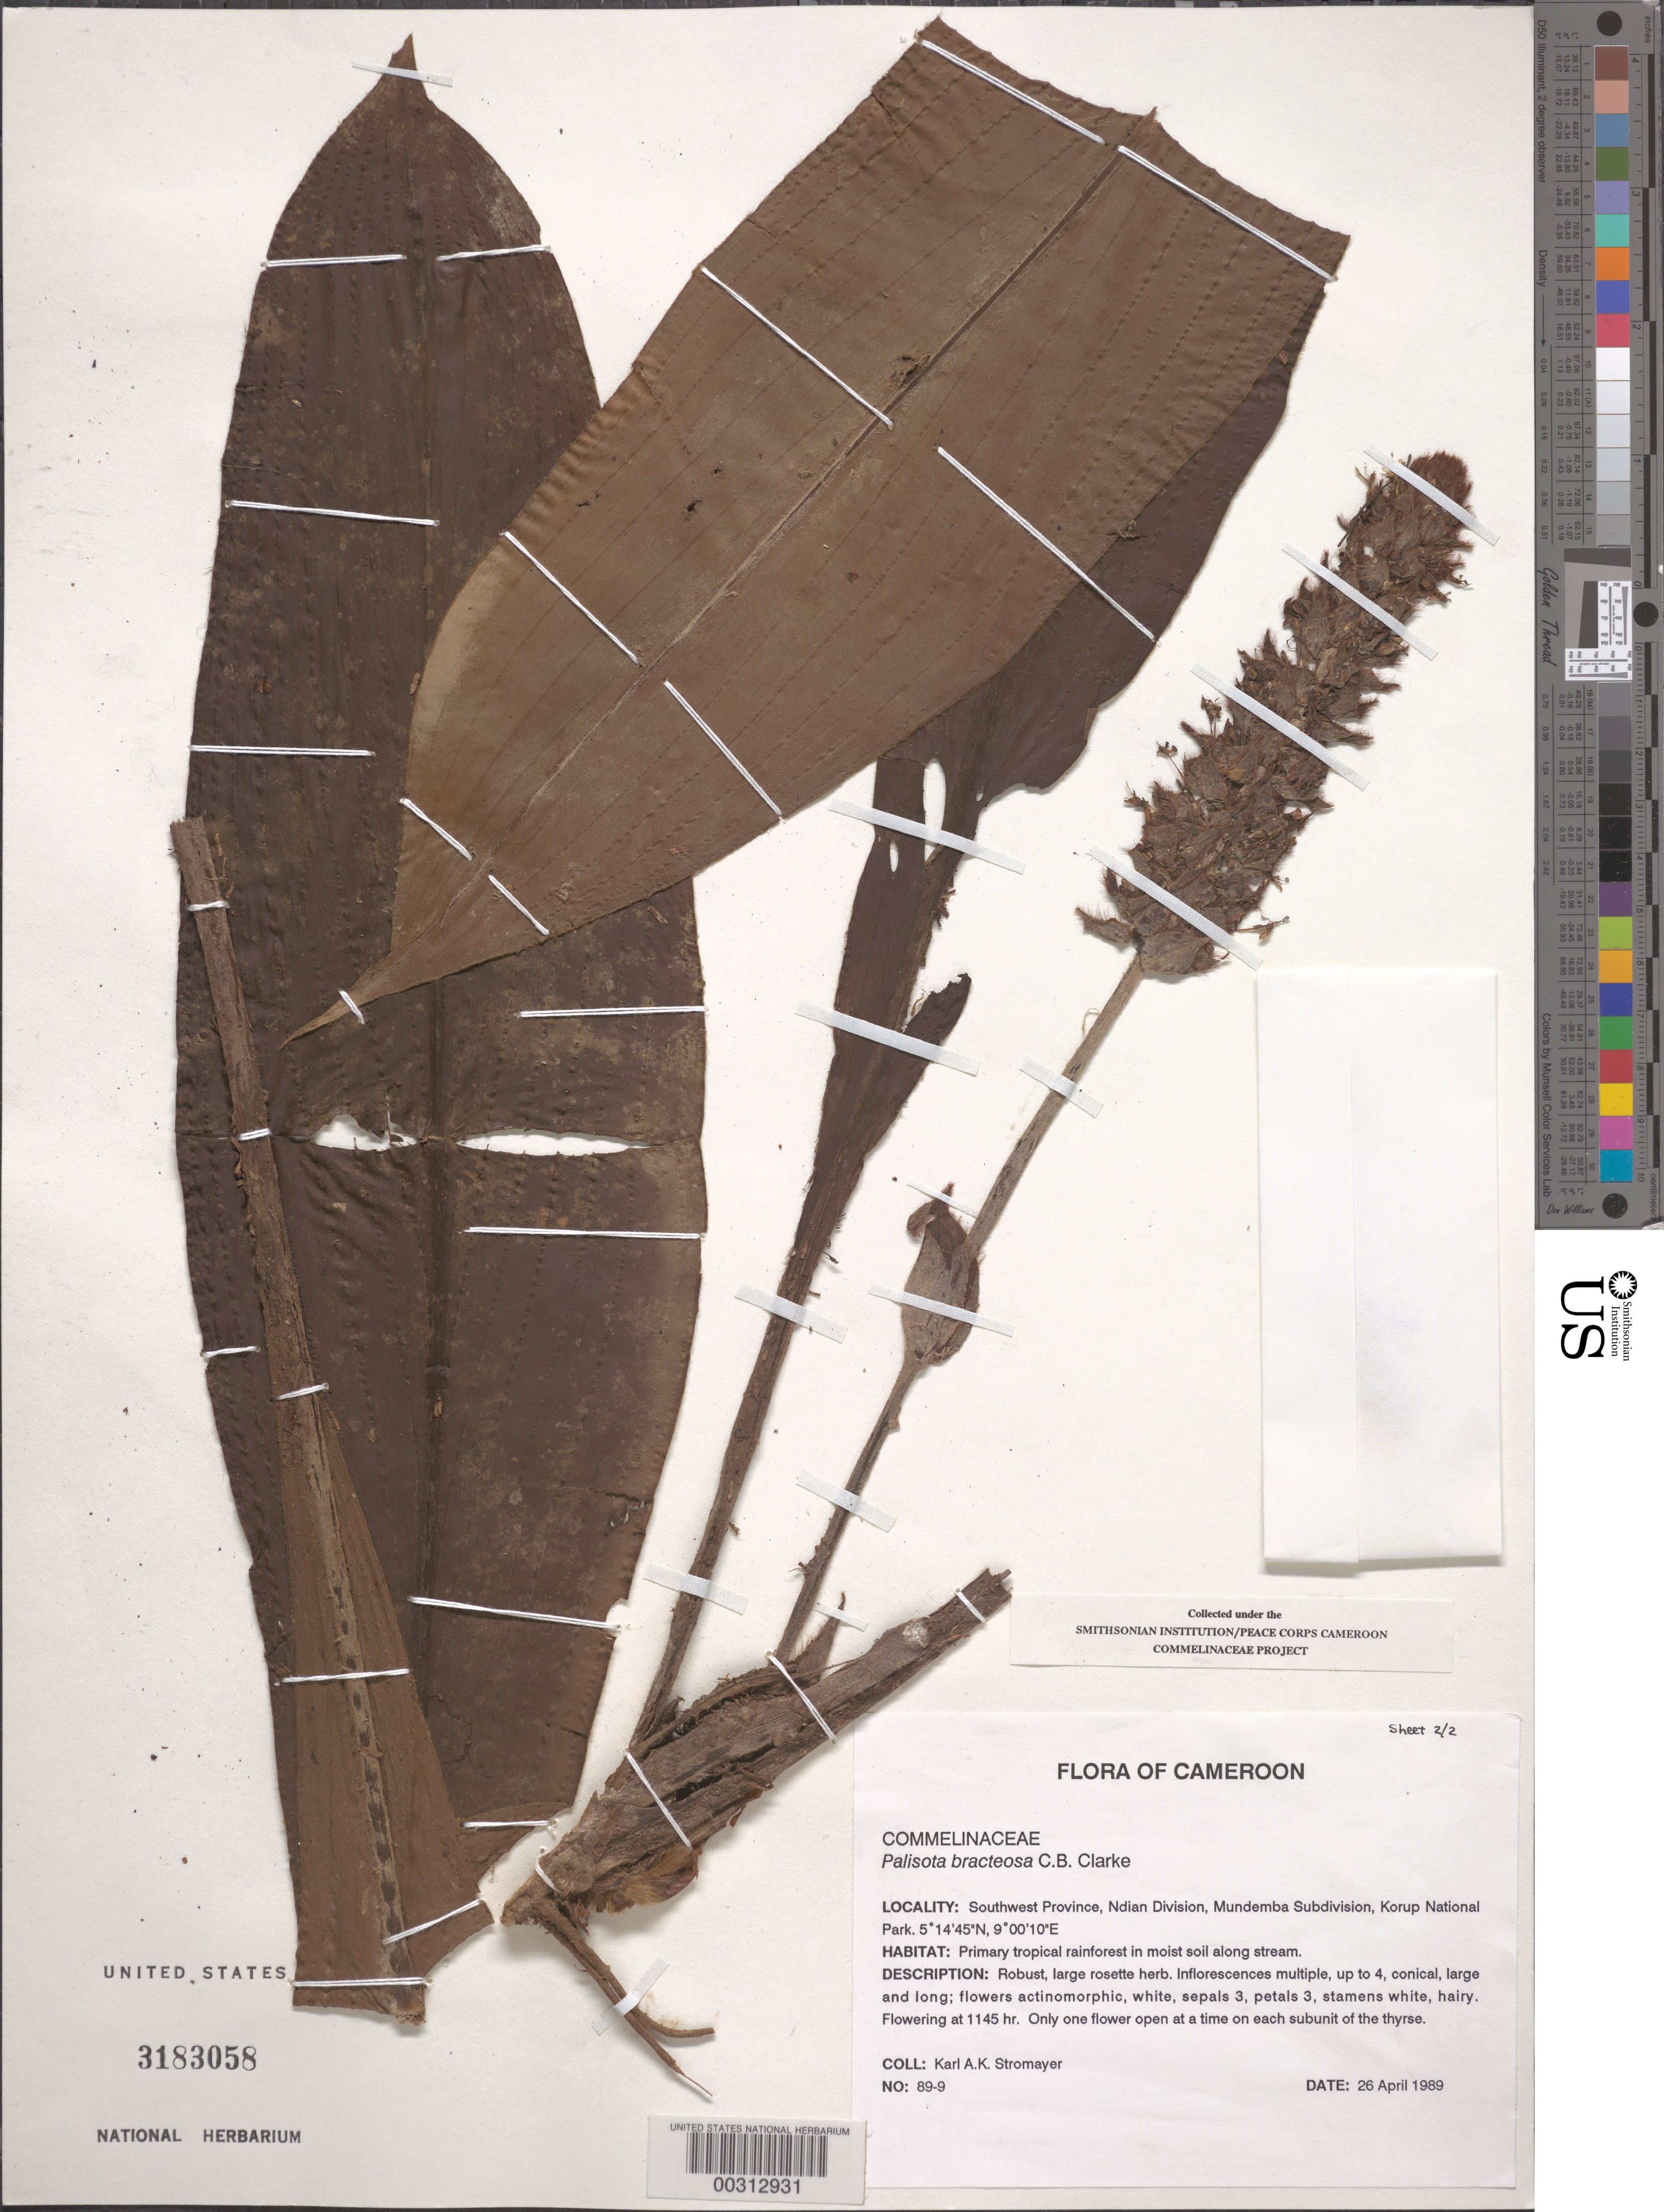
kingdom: Plantae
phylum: Tracheophyta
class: Liliopsida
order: Commelinales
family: Commelinaceae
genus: Palisota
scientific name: Palisota bracteosa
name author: C.B. Clarke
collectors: K. A. Stromayer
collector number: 89-9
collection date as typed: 26 Apr 1989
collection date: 1989-04-26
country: Cameroon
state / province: Sud-Ouest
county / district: Ndian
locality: Mundemba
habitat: Primary tropical rainforest in moist soil along stream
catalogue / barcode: US 3183058